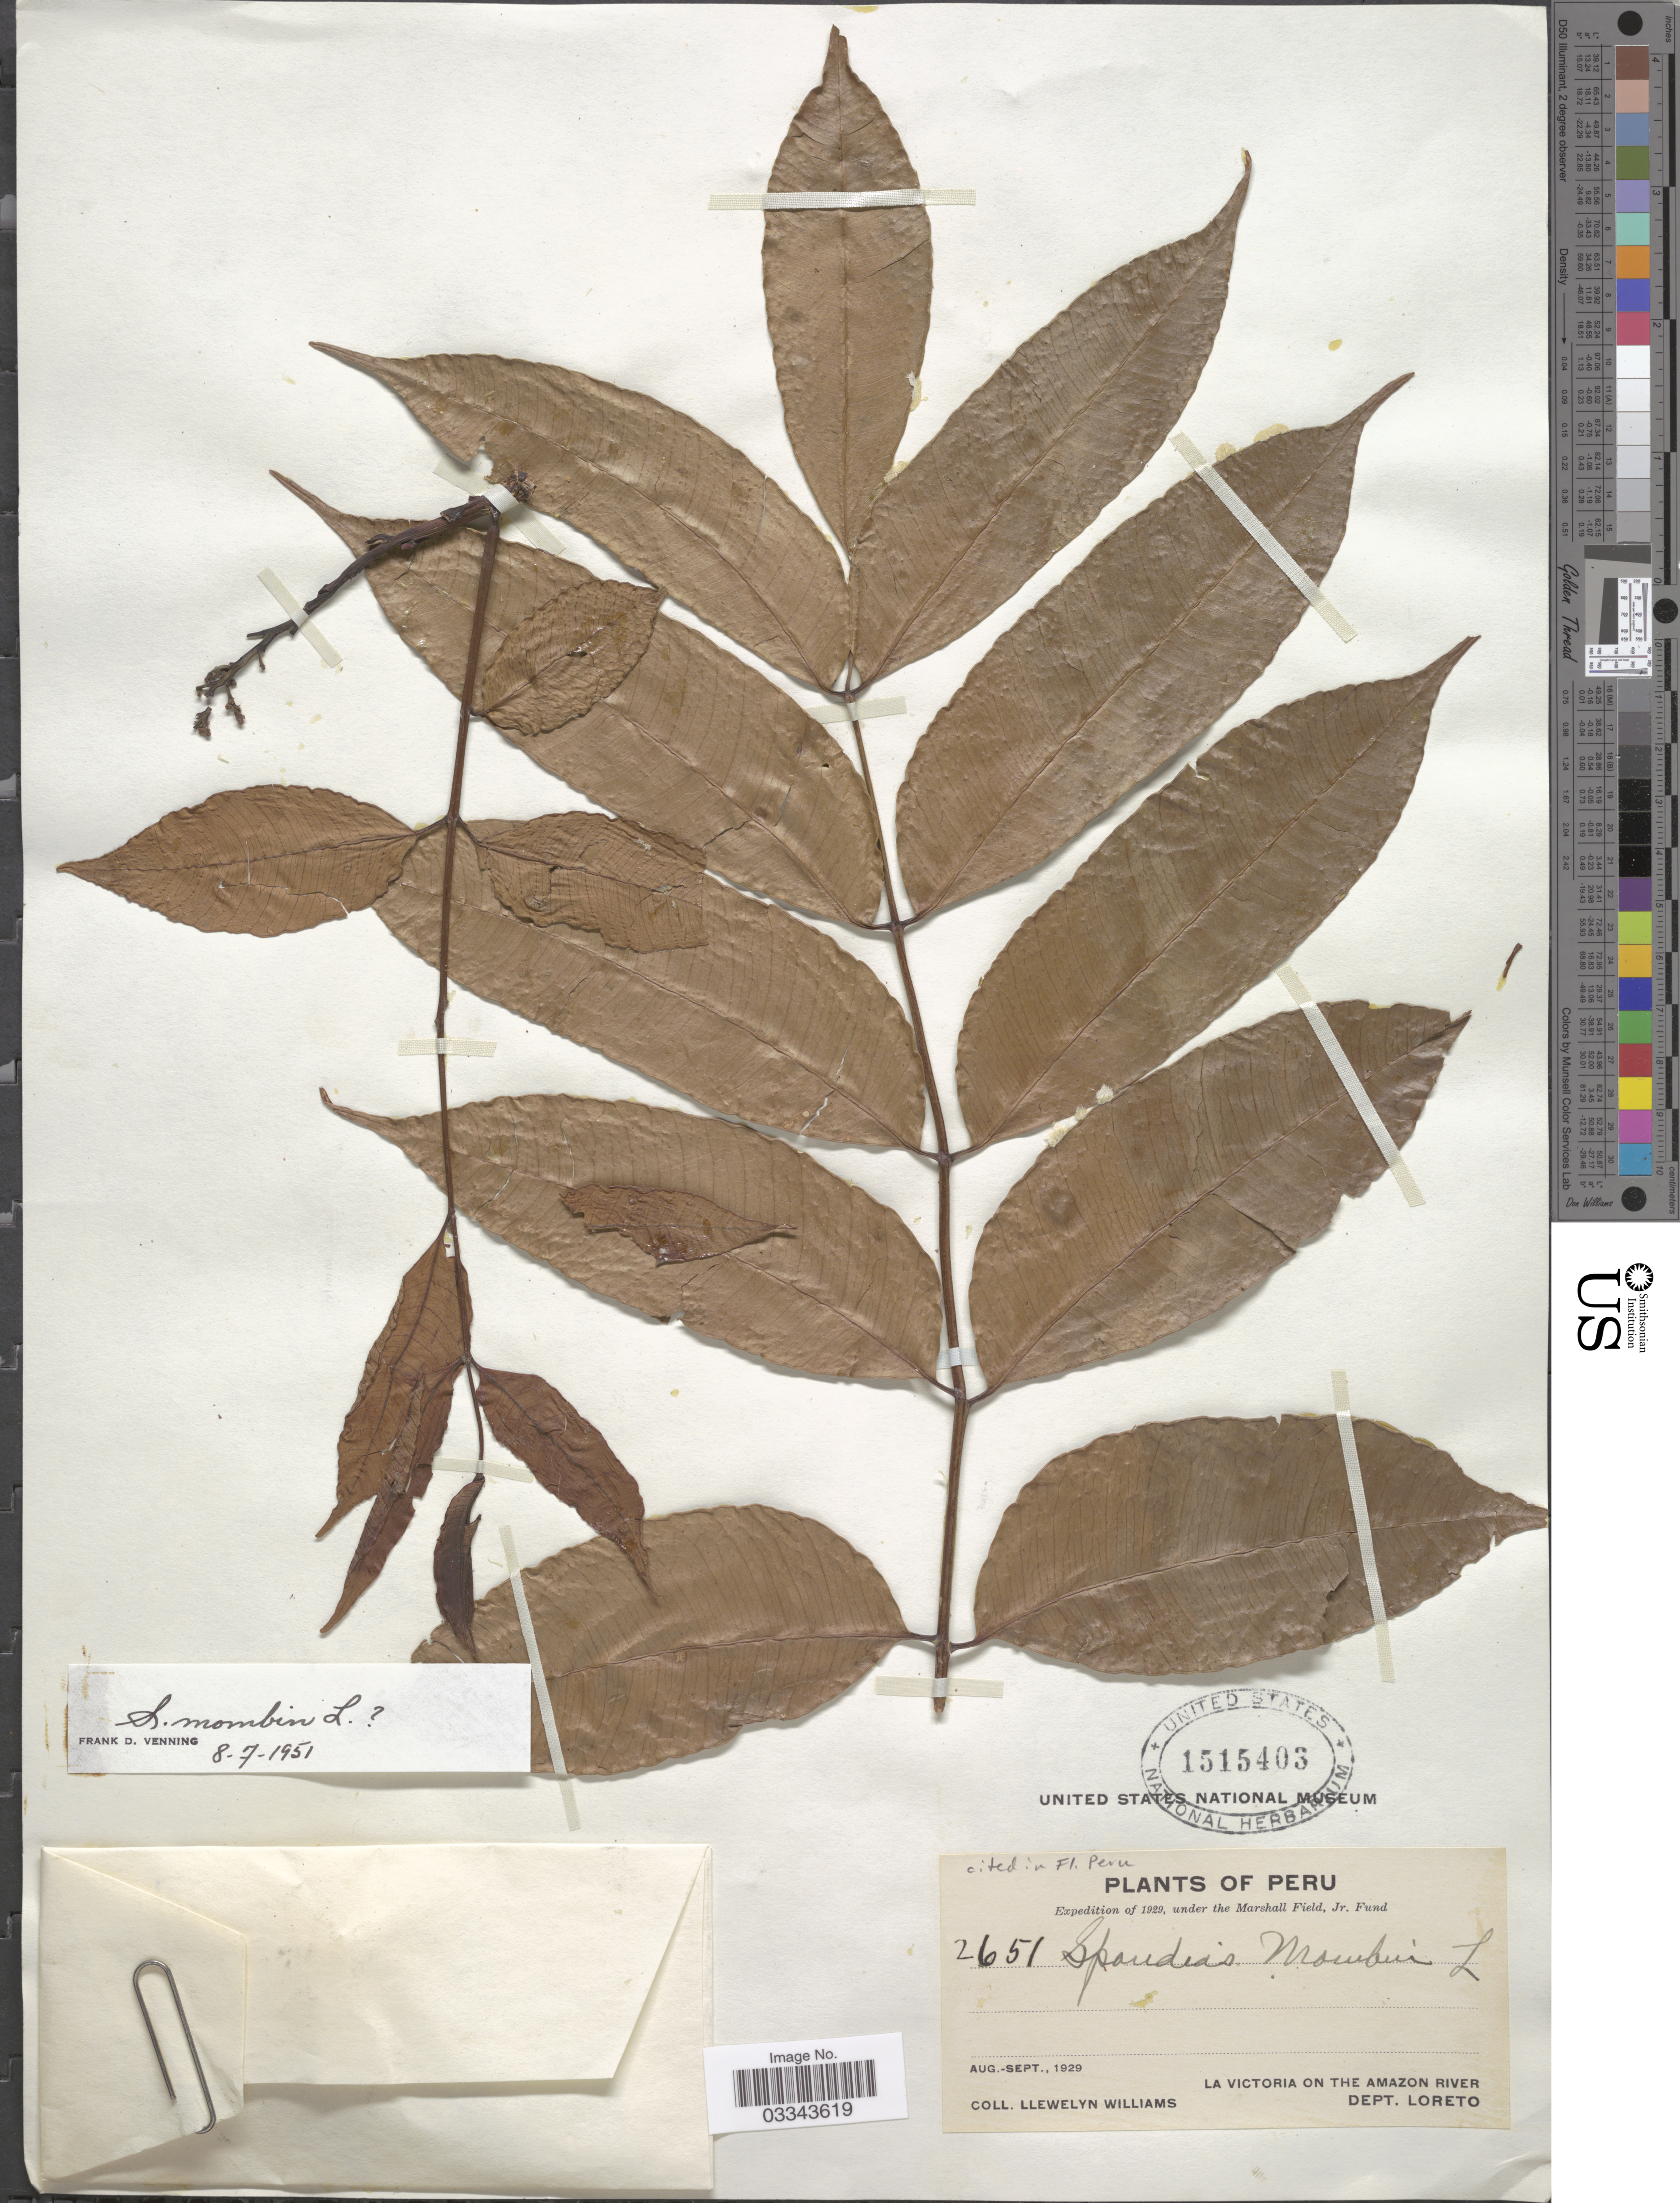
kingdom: Plantae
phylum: Tracheophyta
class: Magnoliopsida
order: Sapindales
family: Anacardiaceae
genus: Spondias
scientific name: Spondias mombin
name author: L.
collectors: Ll. Williams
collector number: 2651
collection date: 1929-08/1929-09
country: Peru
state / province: Loreto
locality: La Victoria on the Amazon River, Dept. Loreto.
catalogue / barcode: US 1515403